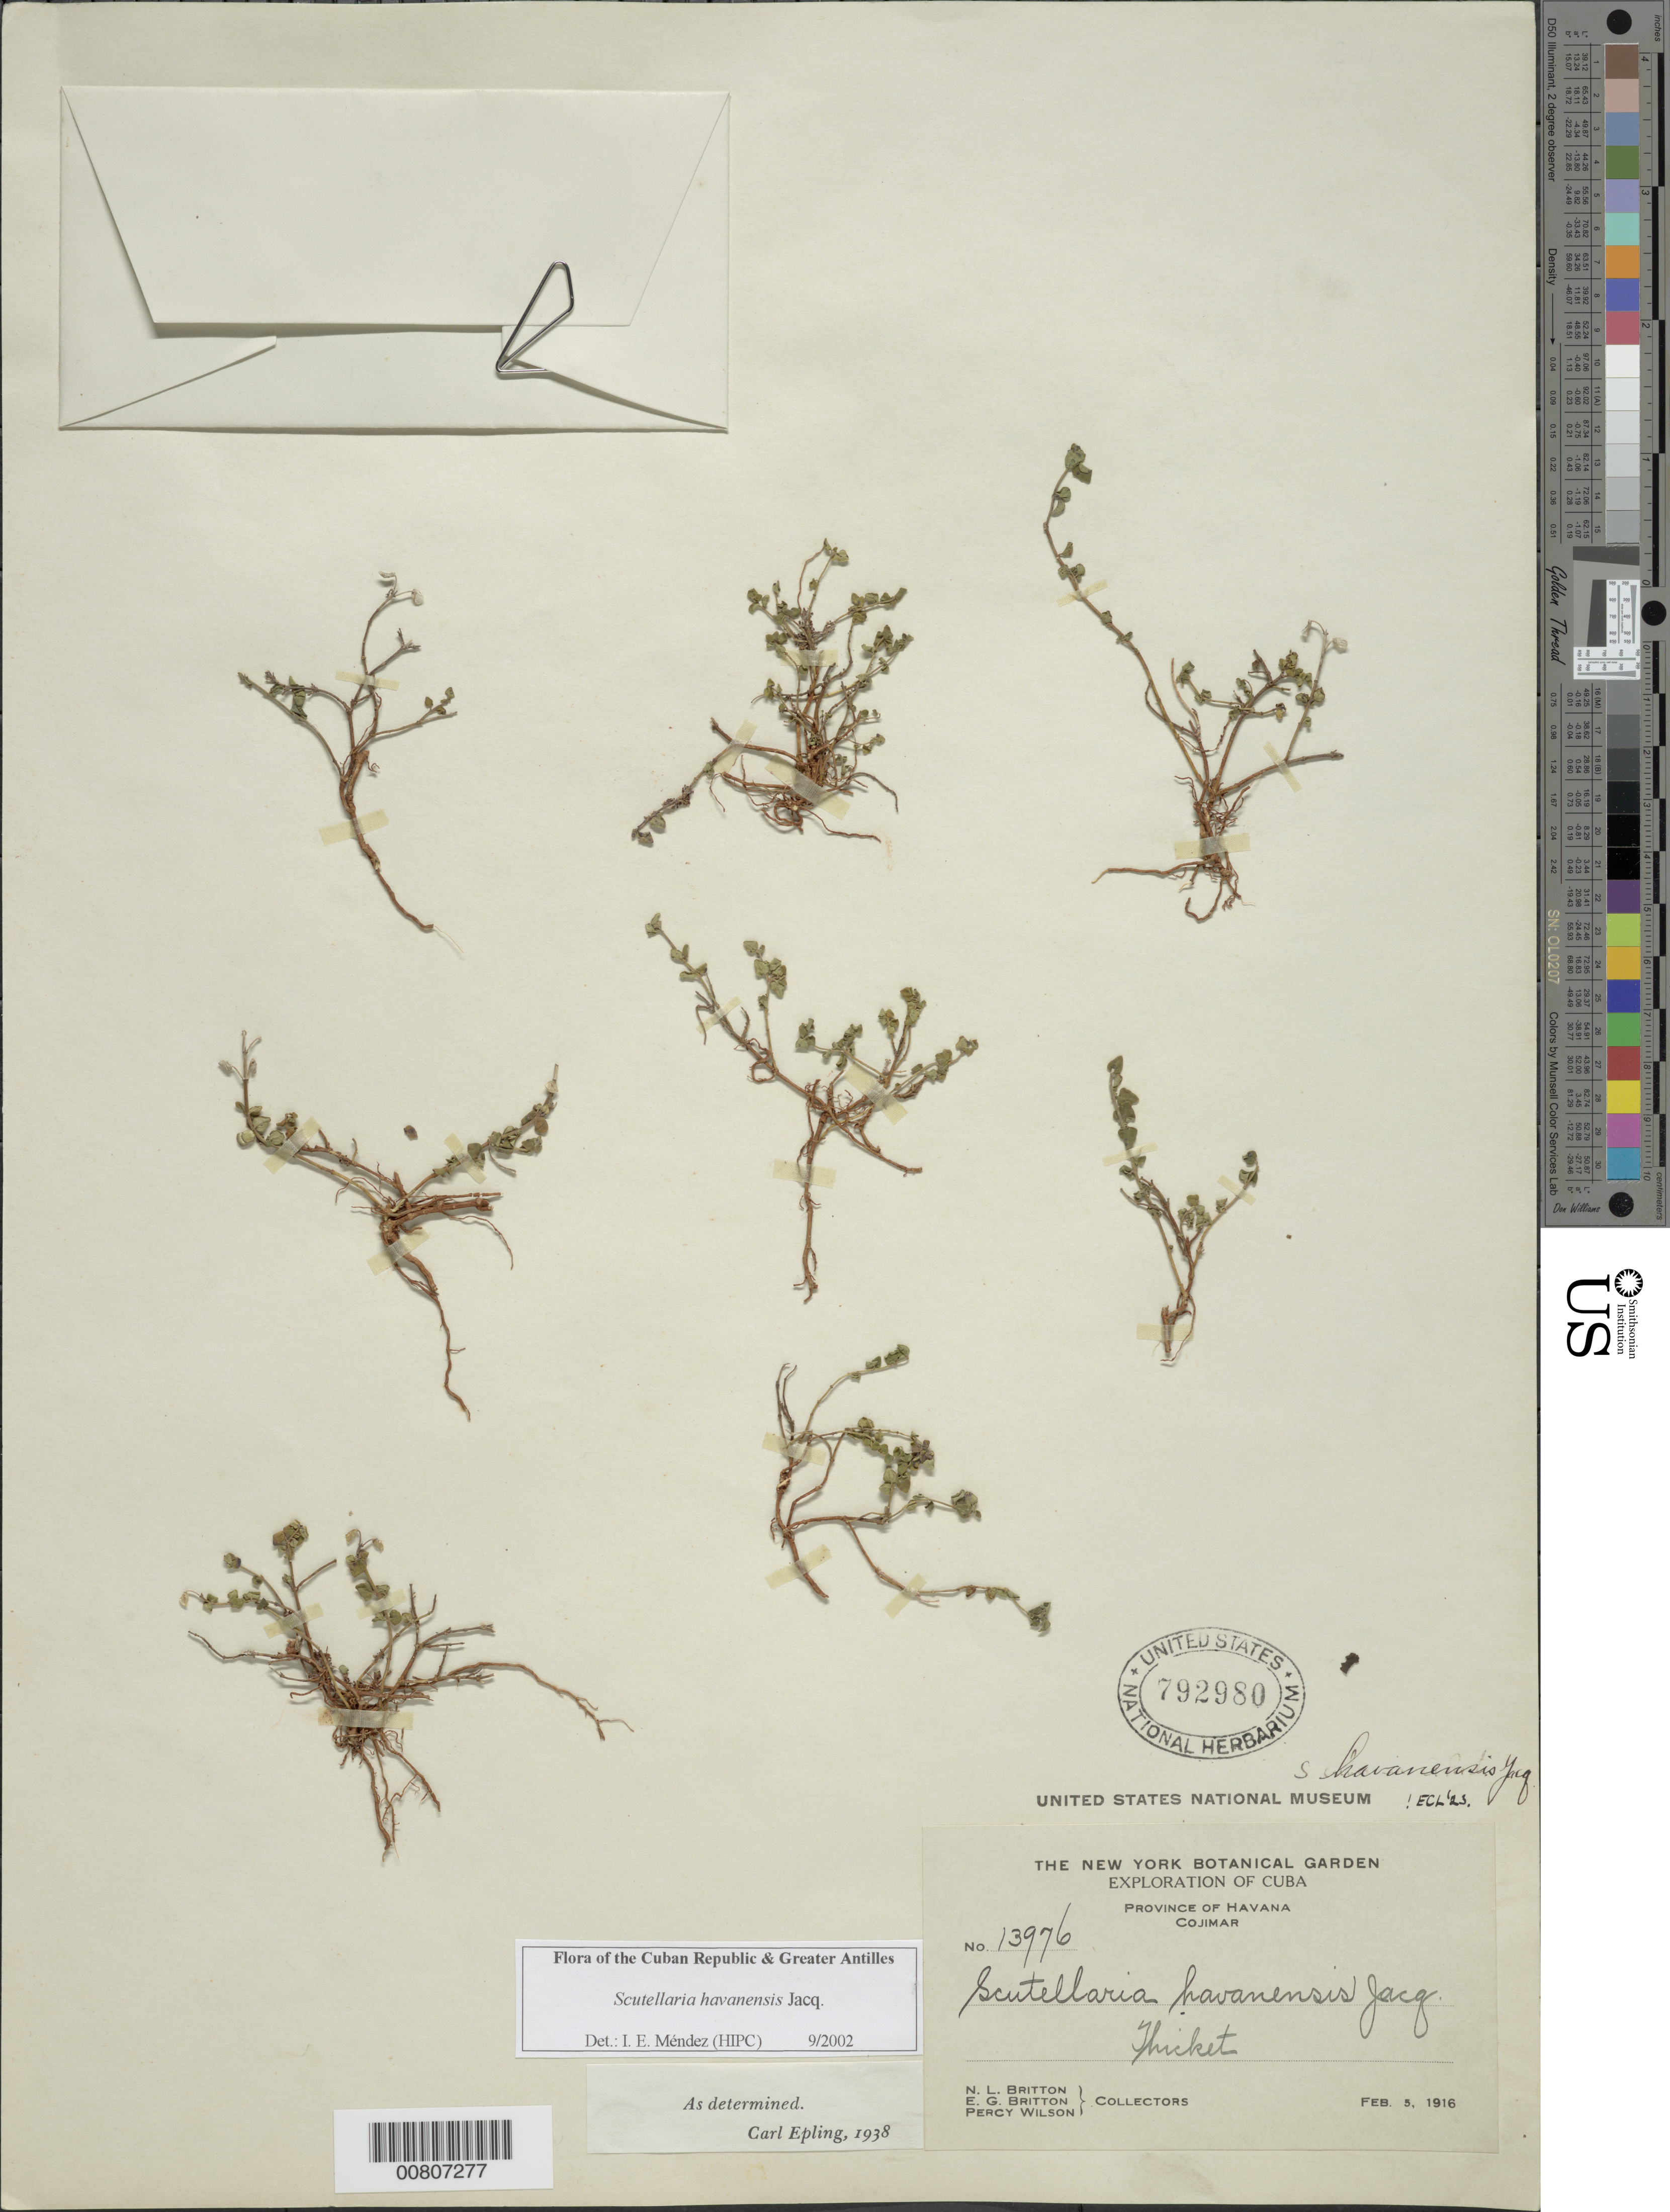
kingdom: Plantae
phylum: Tracheophyta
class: Magnoliopsida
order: Lamiales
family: Lamiaceae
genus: Scutellaria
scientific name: Scutellaria havanensis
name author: Jacq.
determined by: Méndez, Isidro E., (HIPC)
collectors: N. Britton, E. G. Britton & P. Wilson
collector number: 13976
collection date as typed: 03 Feb 1916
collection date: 1916-02-03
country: Cuba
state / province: La Habana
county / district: Municipio Habana del Este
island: Cuba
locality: Cojimar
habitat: Thicket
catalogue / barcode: US 792980